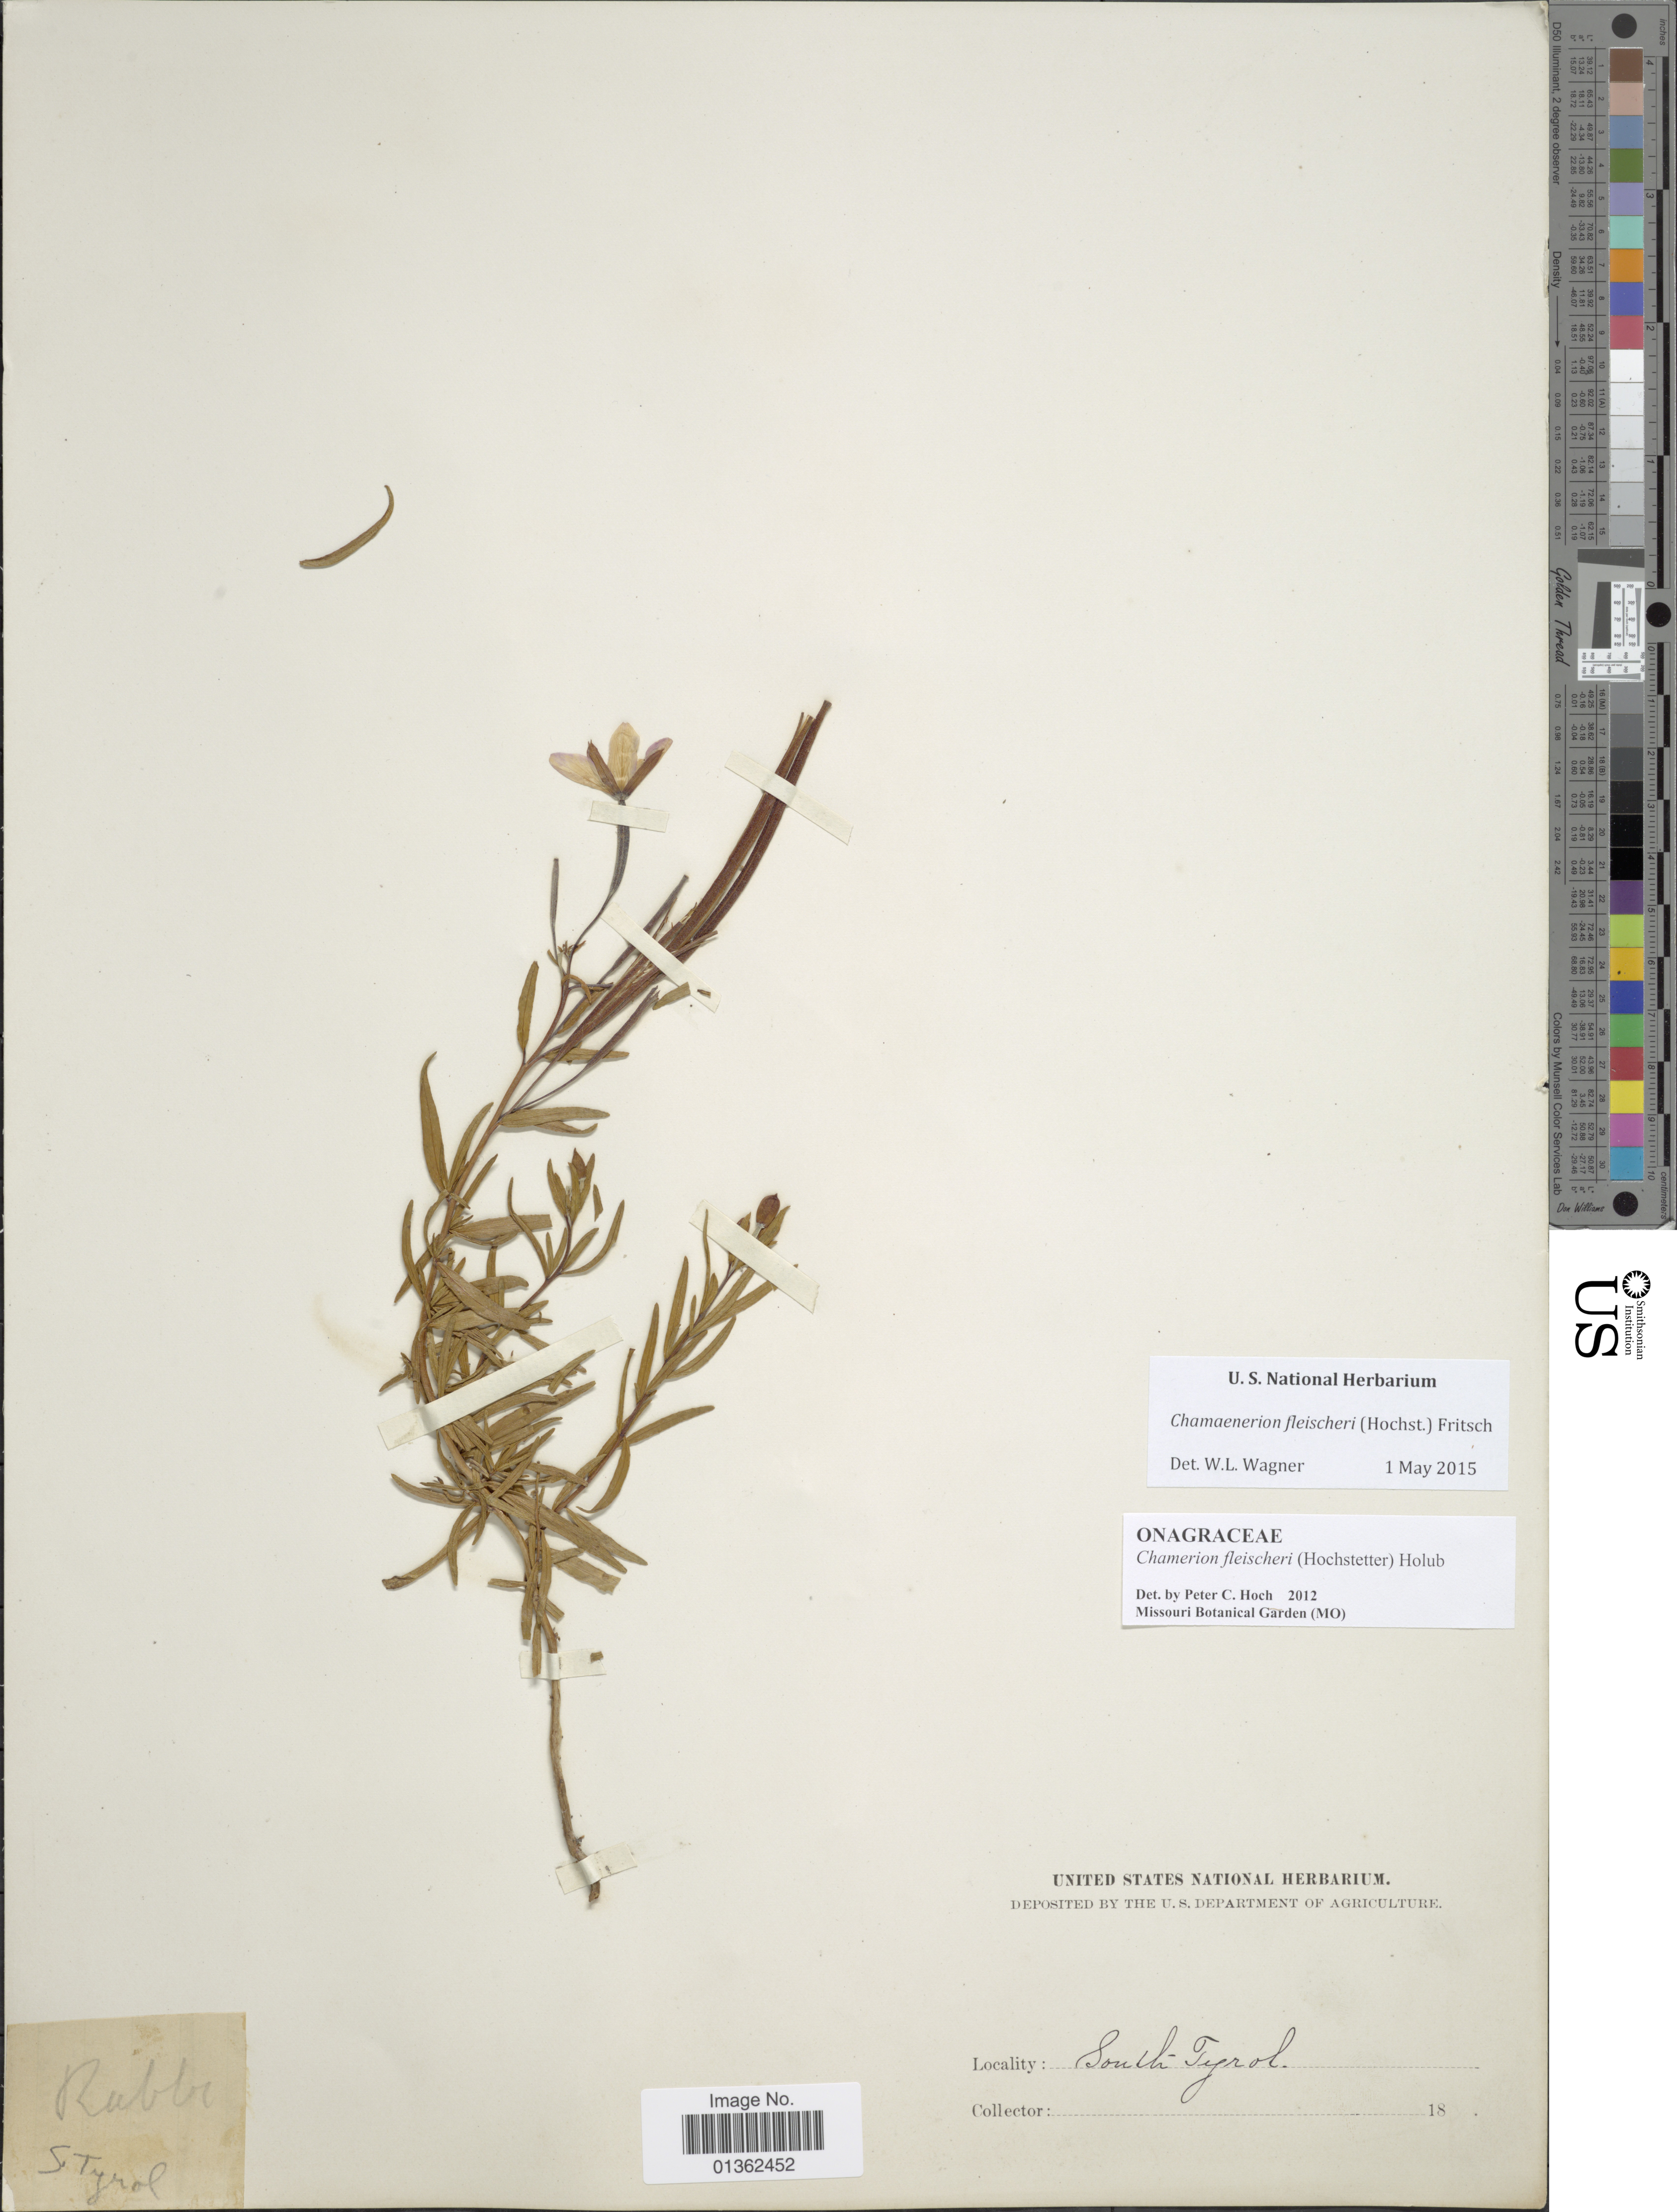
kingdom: Plantae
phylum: Tracheophyta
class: Magnoliopsida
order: Myrtales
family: Onagraceae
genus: Chamaenerion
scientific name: Chamaenerion fleischeri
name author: (Hochst.) Fritsch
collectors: U.S. National Herbarium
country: Italy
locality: South-Tyrol. Rabbi.